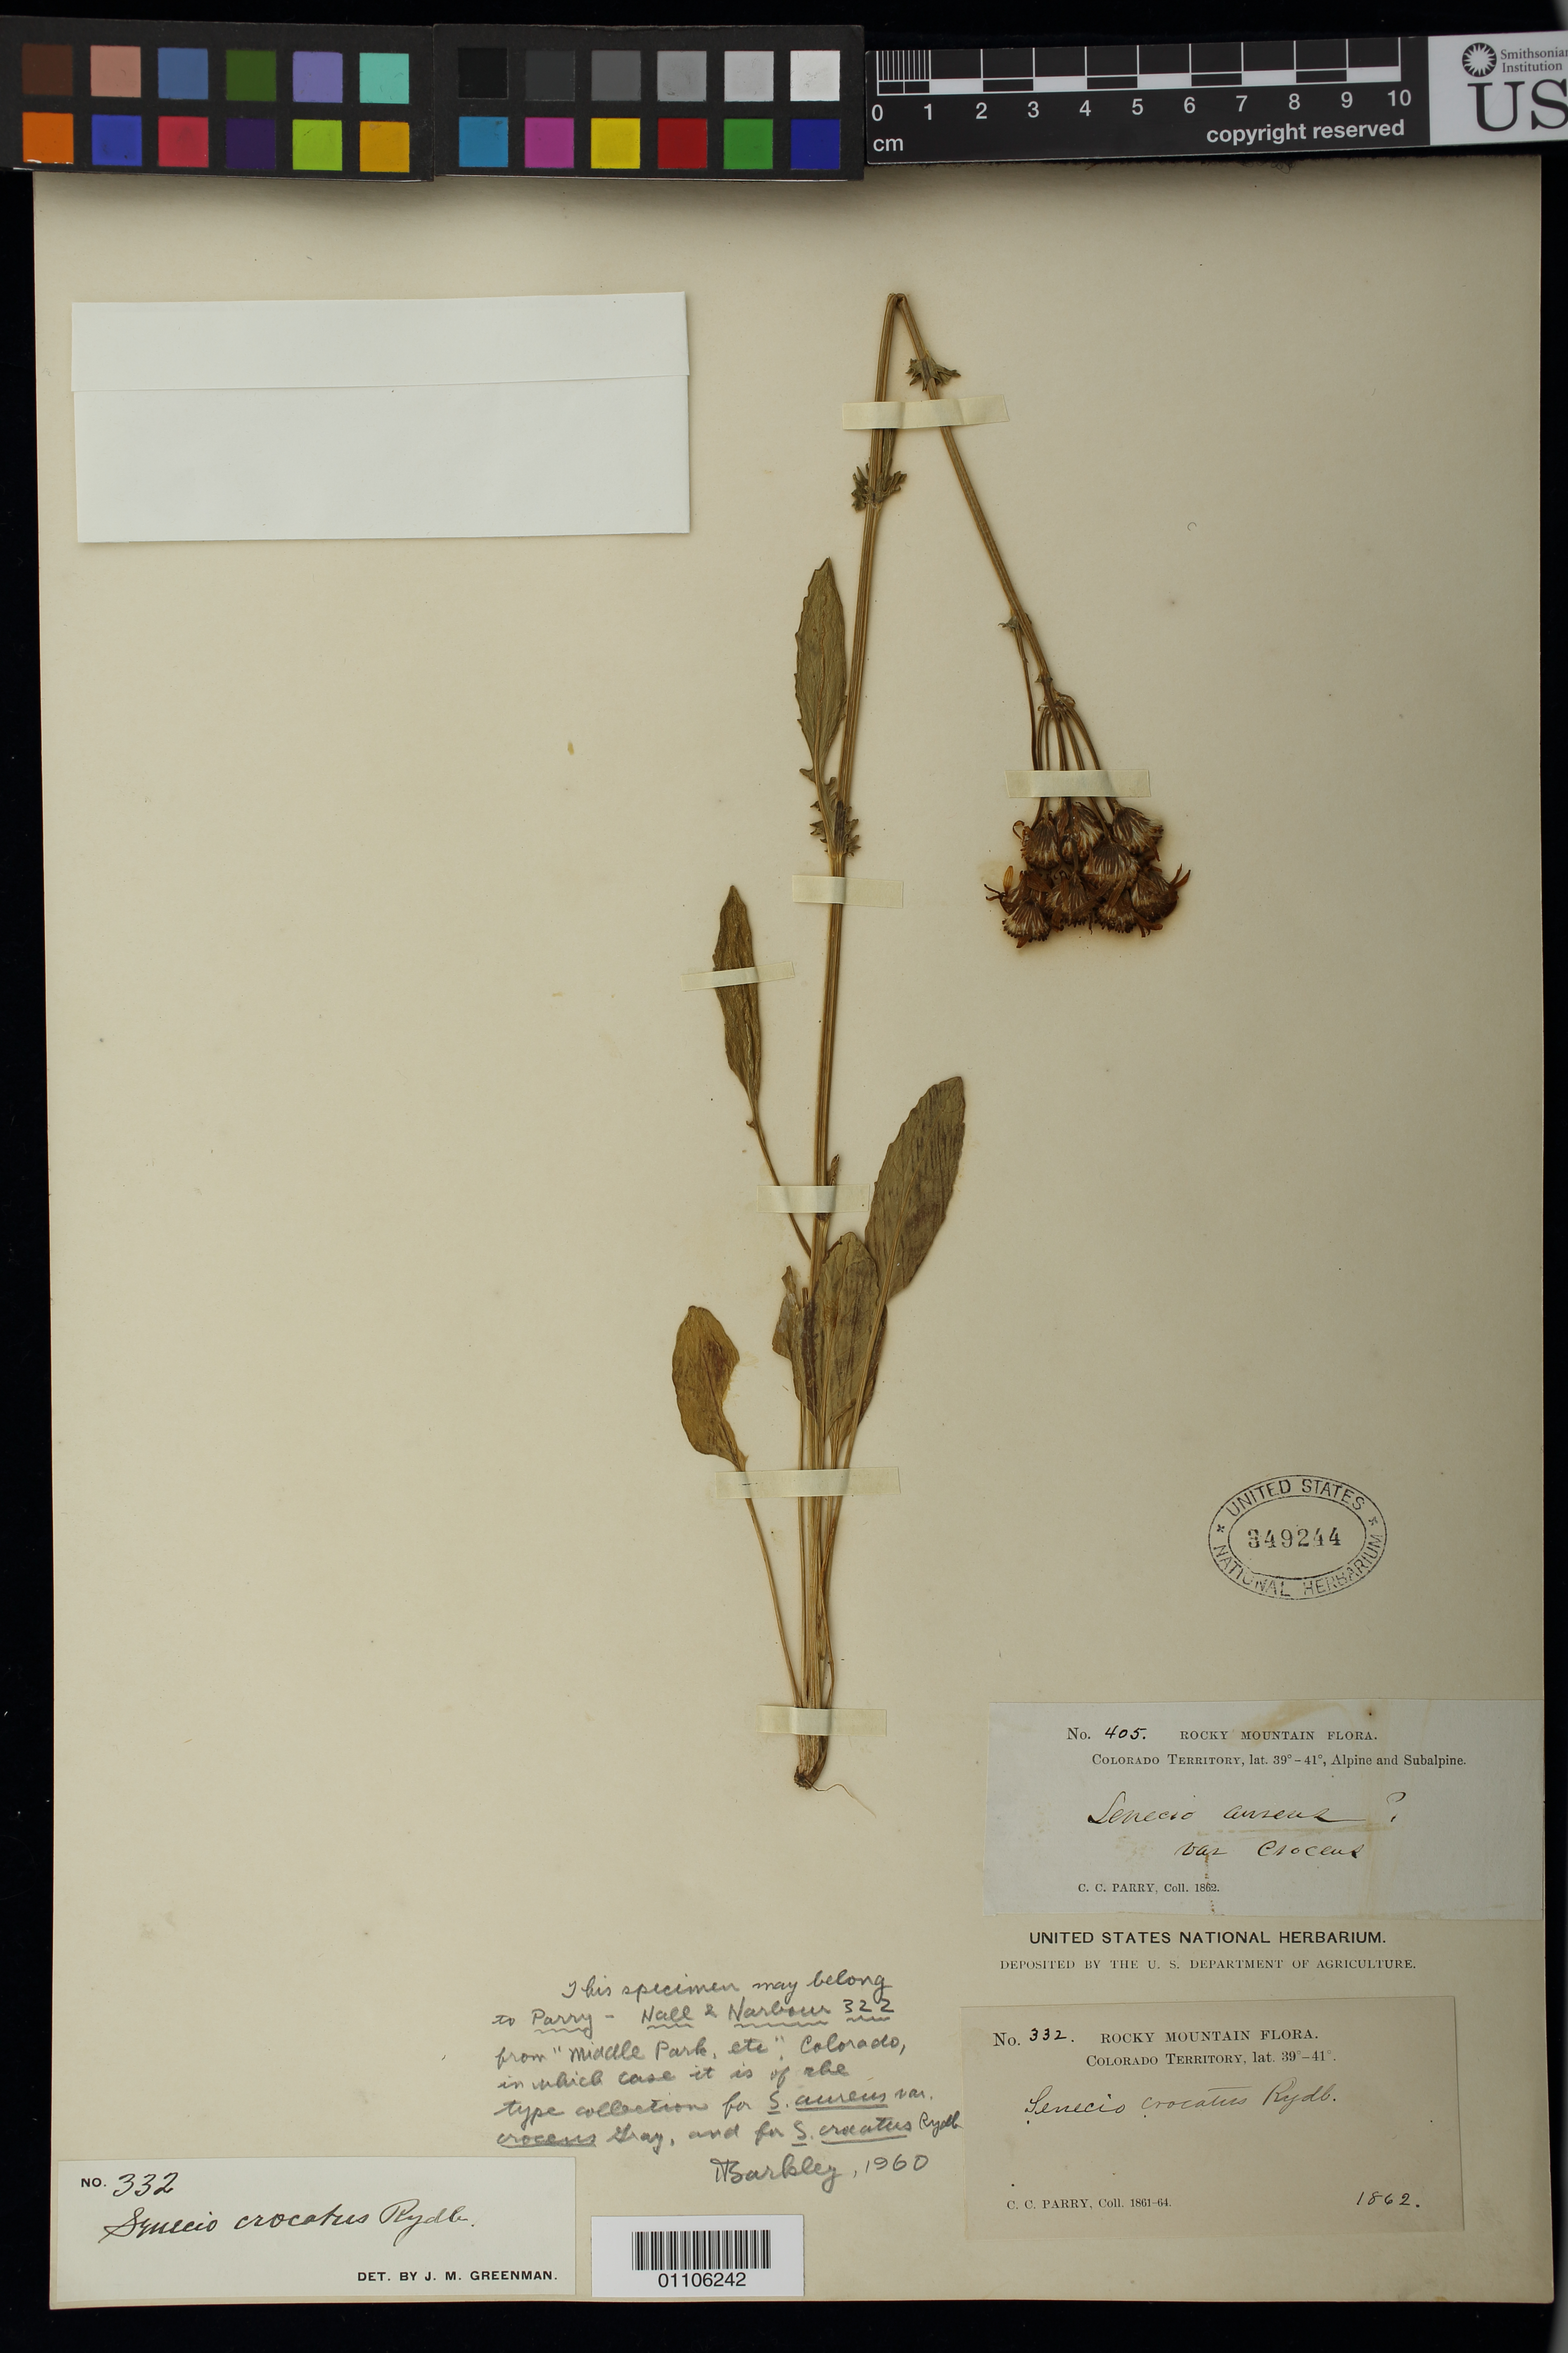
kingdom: Plantae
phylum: Tracheophyta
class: Magnoliopsida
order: Asterales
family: Asteraceae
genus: Senecio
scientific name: Senecio aureus var. croceus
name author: A. Gray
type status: Type Collection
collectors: C. C. Parry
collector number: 332 / 405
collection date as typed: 1862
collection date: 1862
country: United States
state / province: Colorado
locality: Colorado Territory, lat. 39°-41°, Alpine and Subalpine.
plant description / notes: Specimen bears 2 separately numbered labels (332 & 405), both referenced in protologue and possibly referring to a single (re-numbered) collection: "332. S. aureus, L.? var. croceus. Middle Park, &c. Both Dr. Parry (who has it as No. 405) and Mr. Hall note this as a form of the common S. aureus...."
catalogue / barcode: US 349244